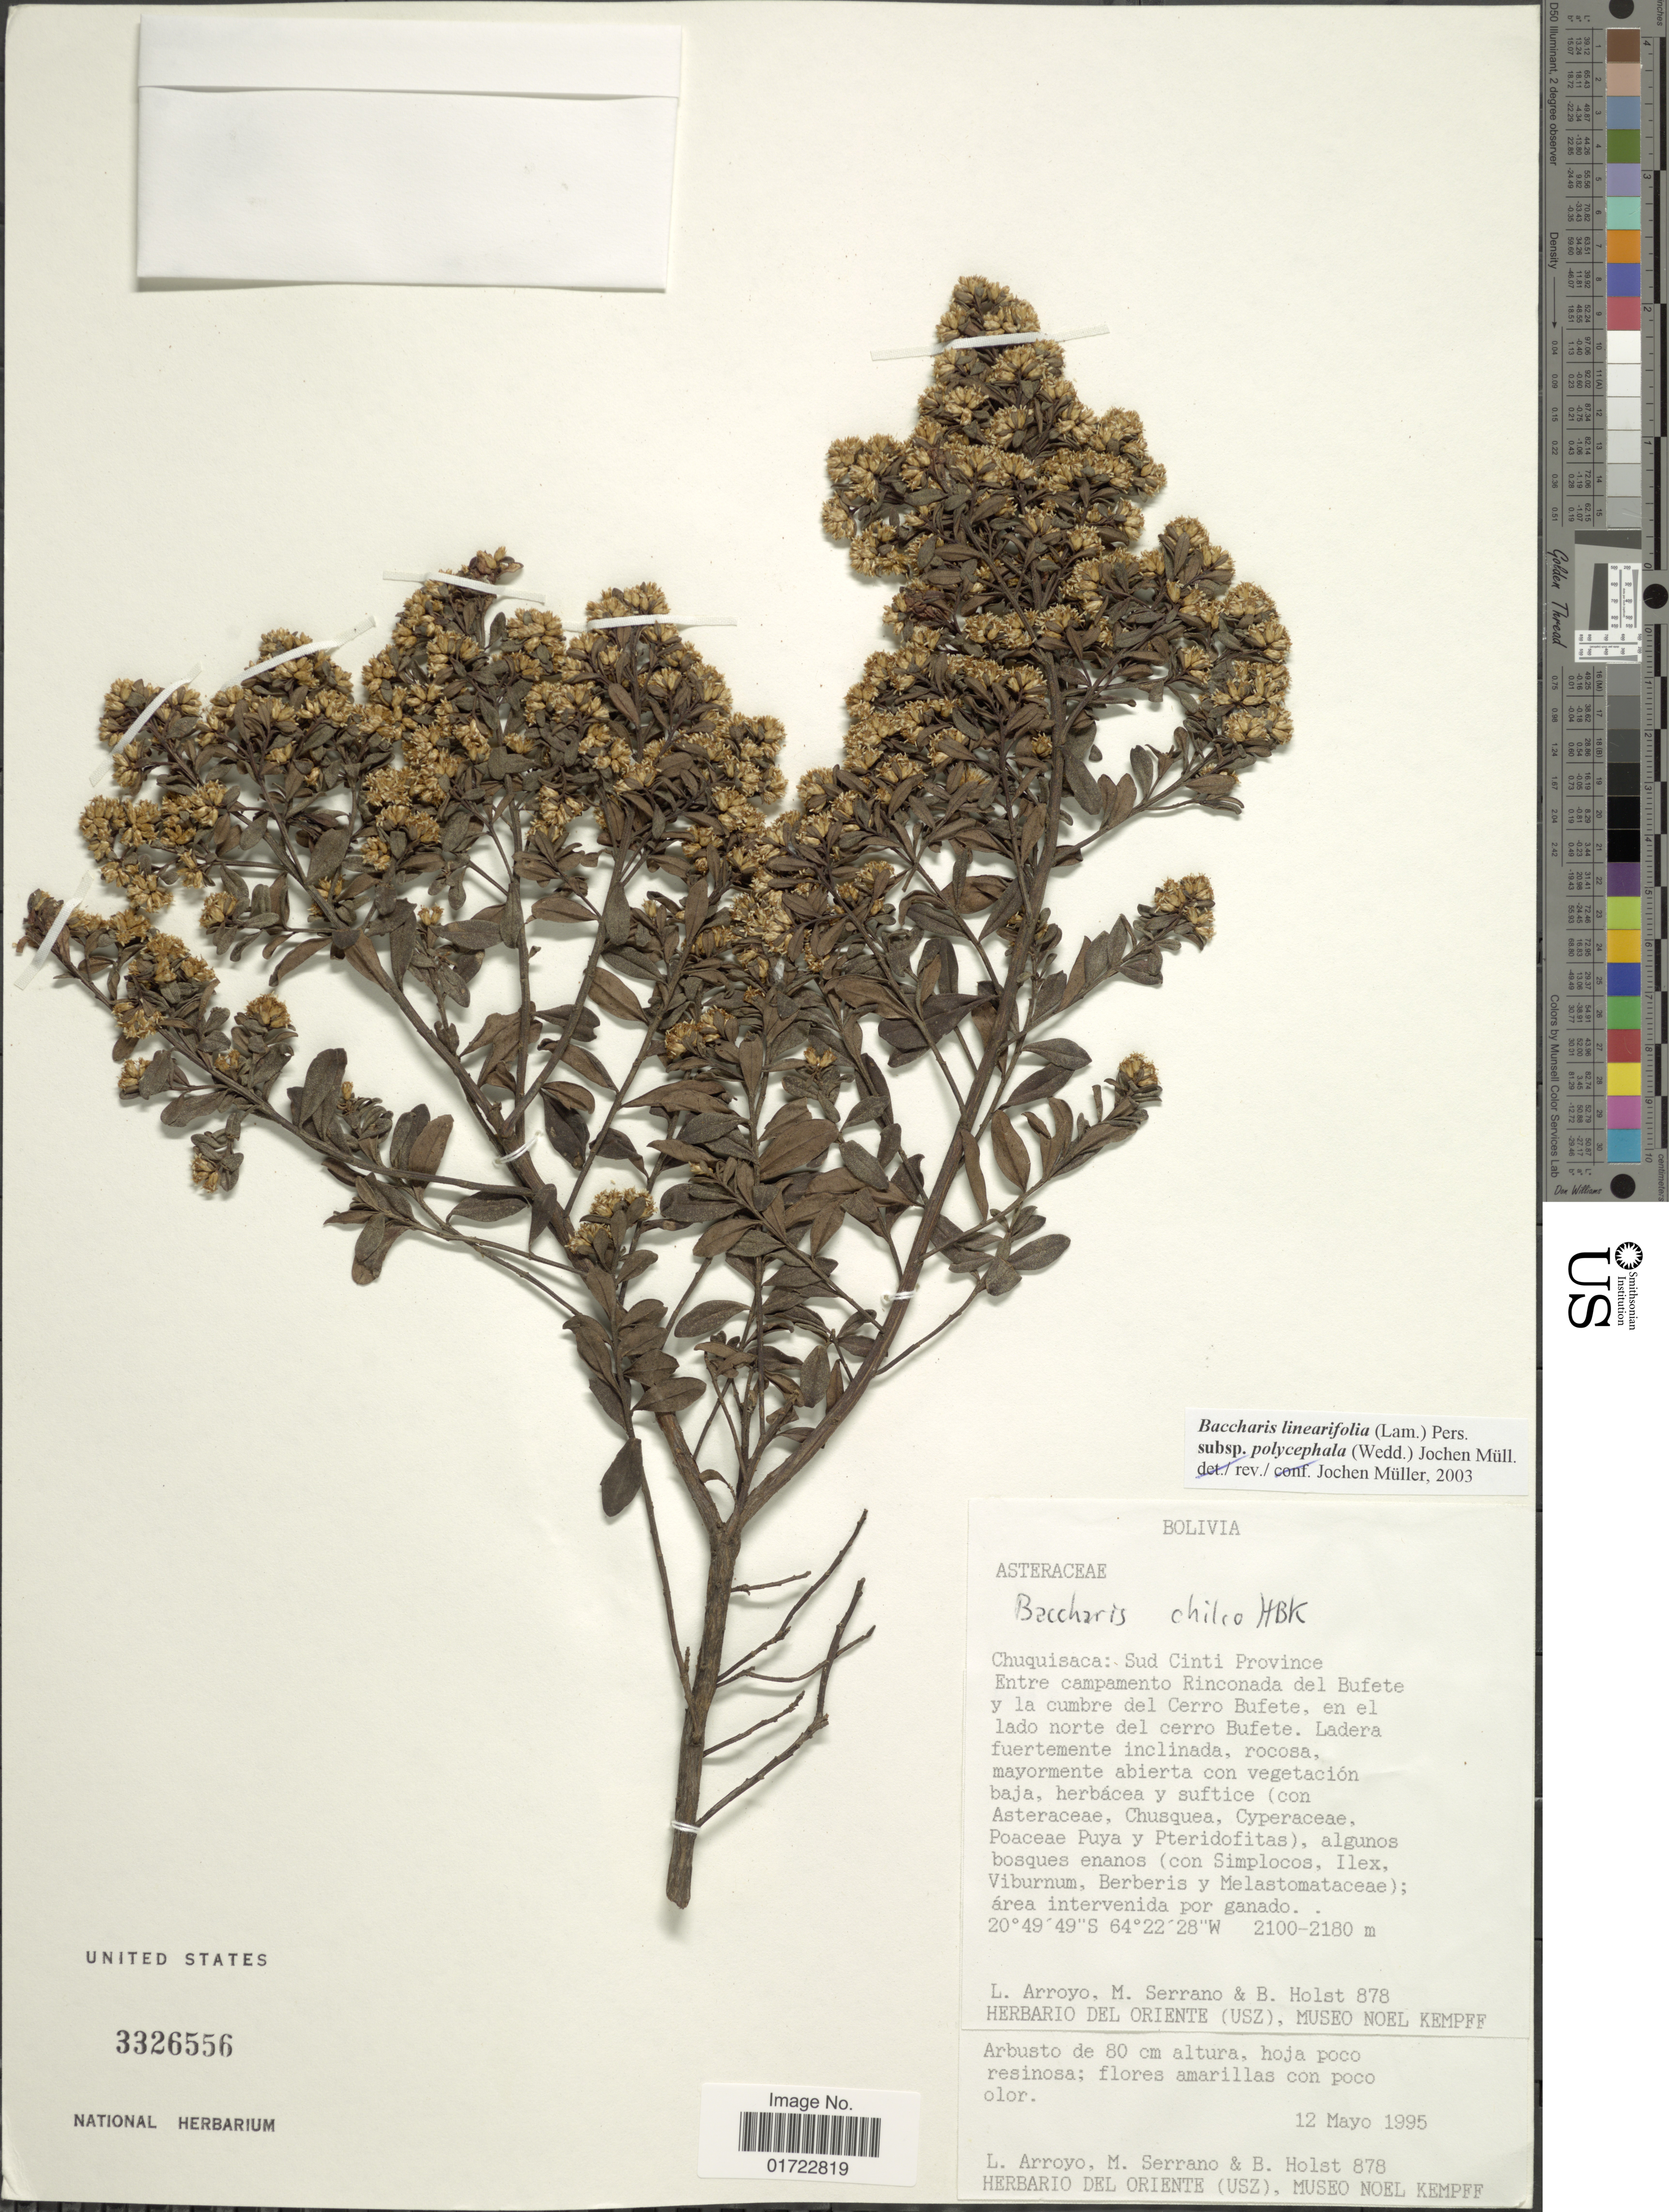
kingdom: Plantae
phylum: Tracheophyta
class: Magnoliopsida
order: Asterales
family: Asteraceae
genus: Baccharis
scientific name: Baccharis linearifolia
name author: (Lam.) Pers.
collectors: L. Arroyo, M. Serrano & B. Holst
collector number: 878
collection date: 1995-05-12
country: Bolivia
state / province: Chuquisaca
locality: Sud Cinti Province. Entre campamento Rinconada del Bufete y la xumbre del Cerro Bufete, en el lado norte del cerro Bufete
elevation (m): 2100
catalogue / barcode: US 3326556